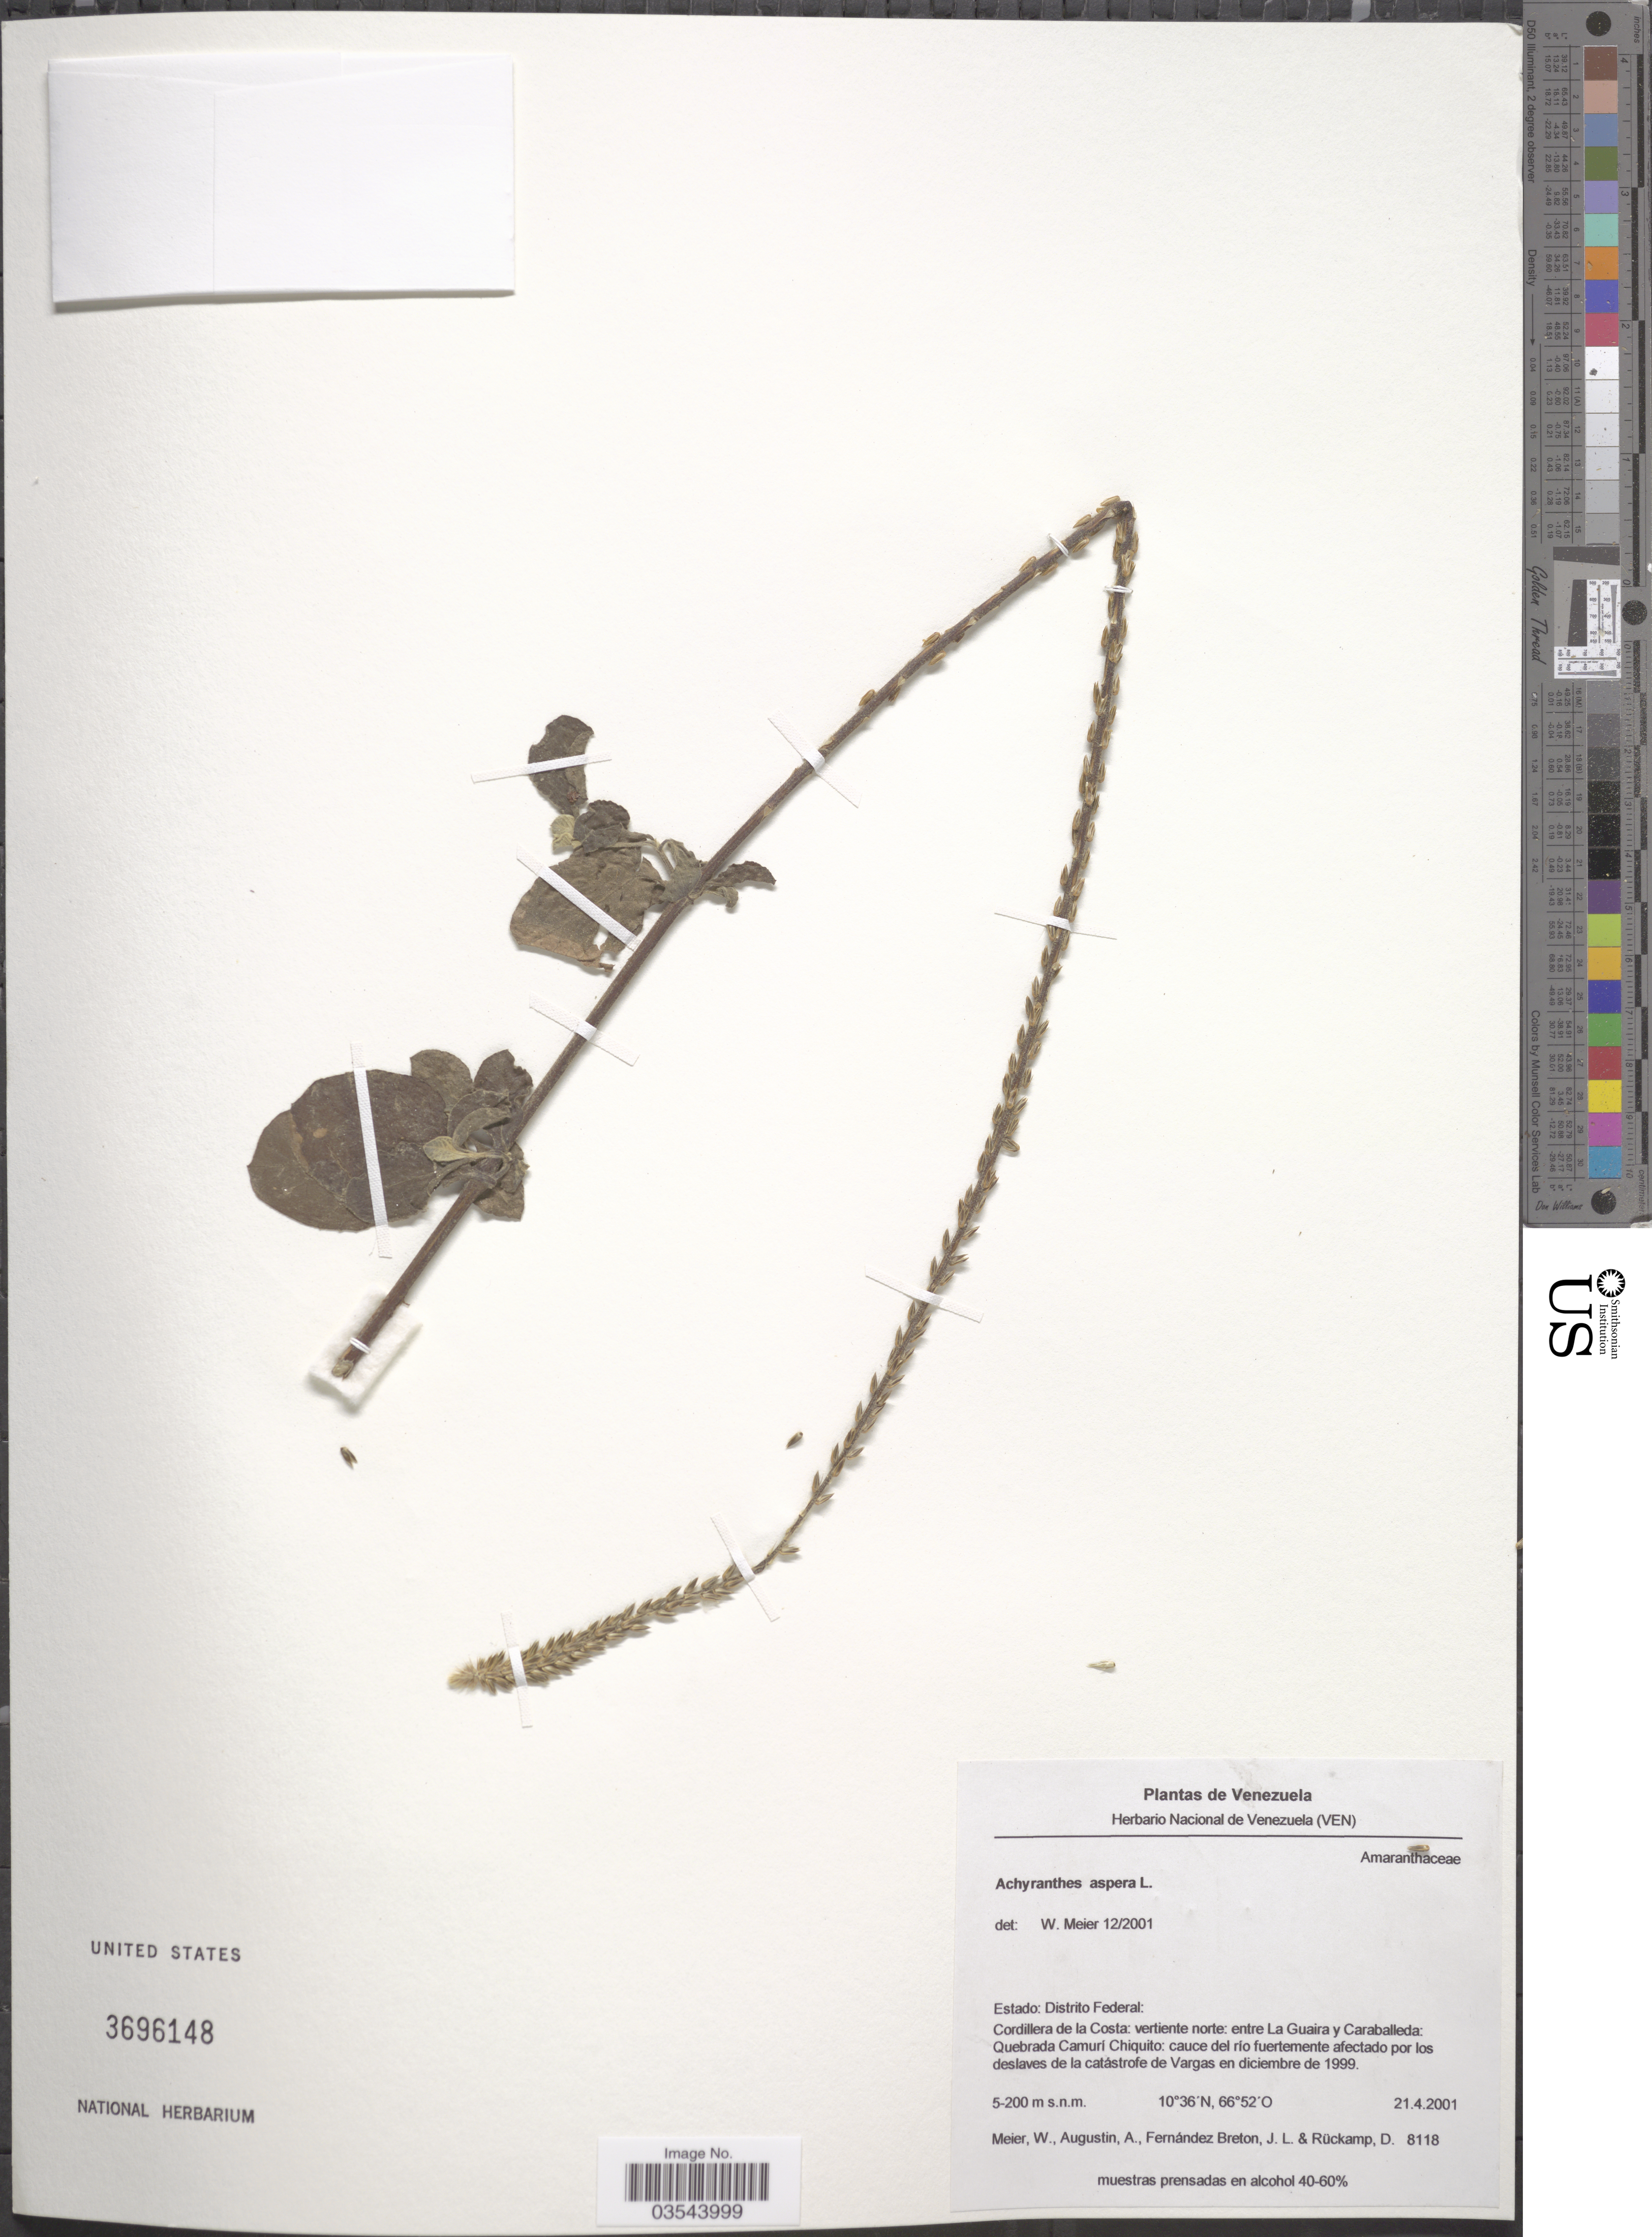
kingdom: Plantae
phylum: Tracheophyta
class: Magnoliopsida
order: Caryophyllales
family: Amaranthaceae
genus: Achyranthes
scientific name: Achyranthes aspera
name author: L.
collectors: W. Meier, A. Augustin, J. Fernandez Breton & D. Ruckamp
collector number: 8118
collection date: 2001-04-21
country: Venezuela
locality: Estado: Distrito Federal. Cordillera de la Costa: vertiente norte: entre La Guaira y Caraballeda: Quebrada Camurí Chiquito: cauce del río fuertemente afectado por los deslaves de la catástrofe de Vargas en diciembre de 1999.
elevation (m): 5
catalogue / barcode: US 3696148